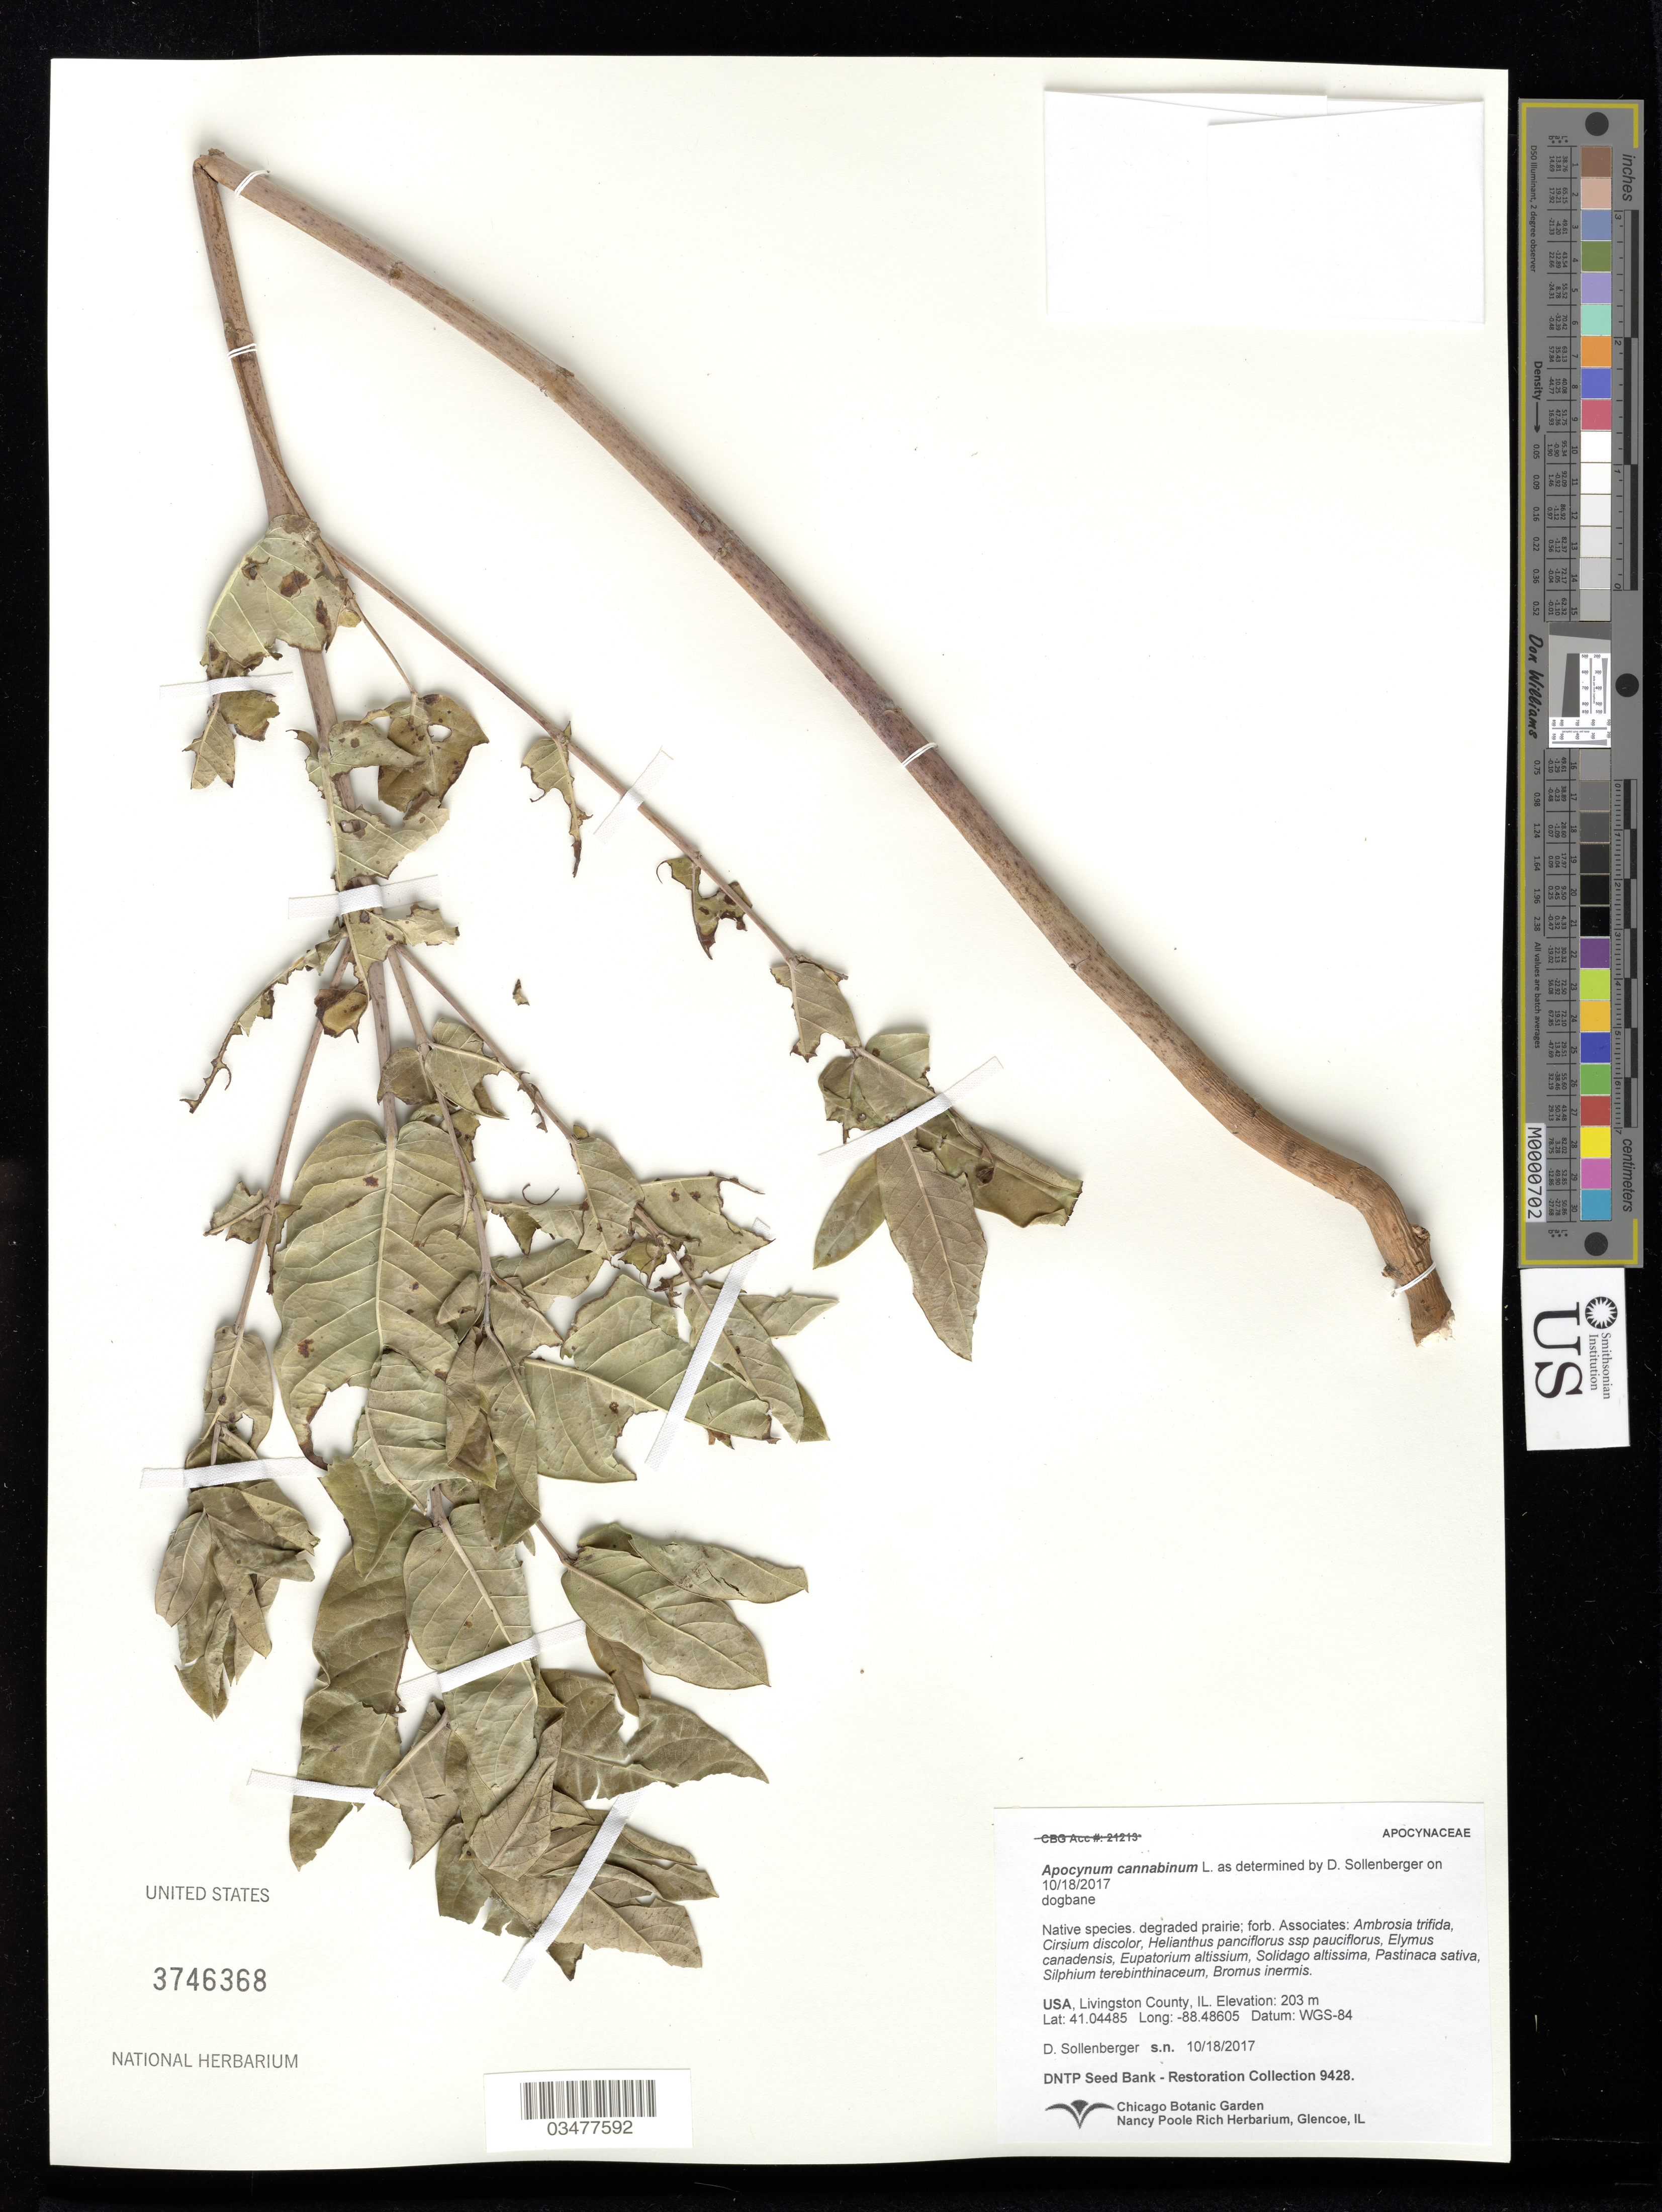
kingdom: Plantae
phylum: Tracheophyta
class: Magnoliopsida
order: Gentianales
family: Apocynaceae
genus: Apocynum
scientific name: Apocynum cannabinum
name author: L.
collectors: D. Sollenberger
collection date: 2017-10-18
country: United States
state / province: Illinois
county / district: Livingston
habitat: Degraded prairie. With Ambrosia trifida, Cirsium discolor, Bromus inermis, ect.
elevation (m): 203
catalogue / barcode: US 3746368